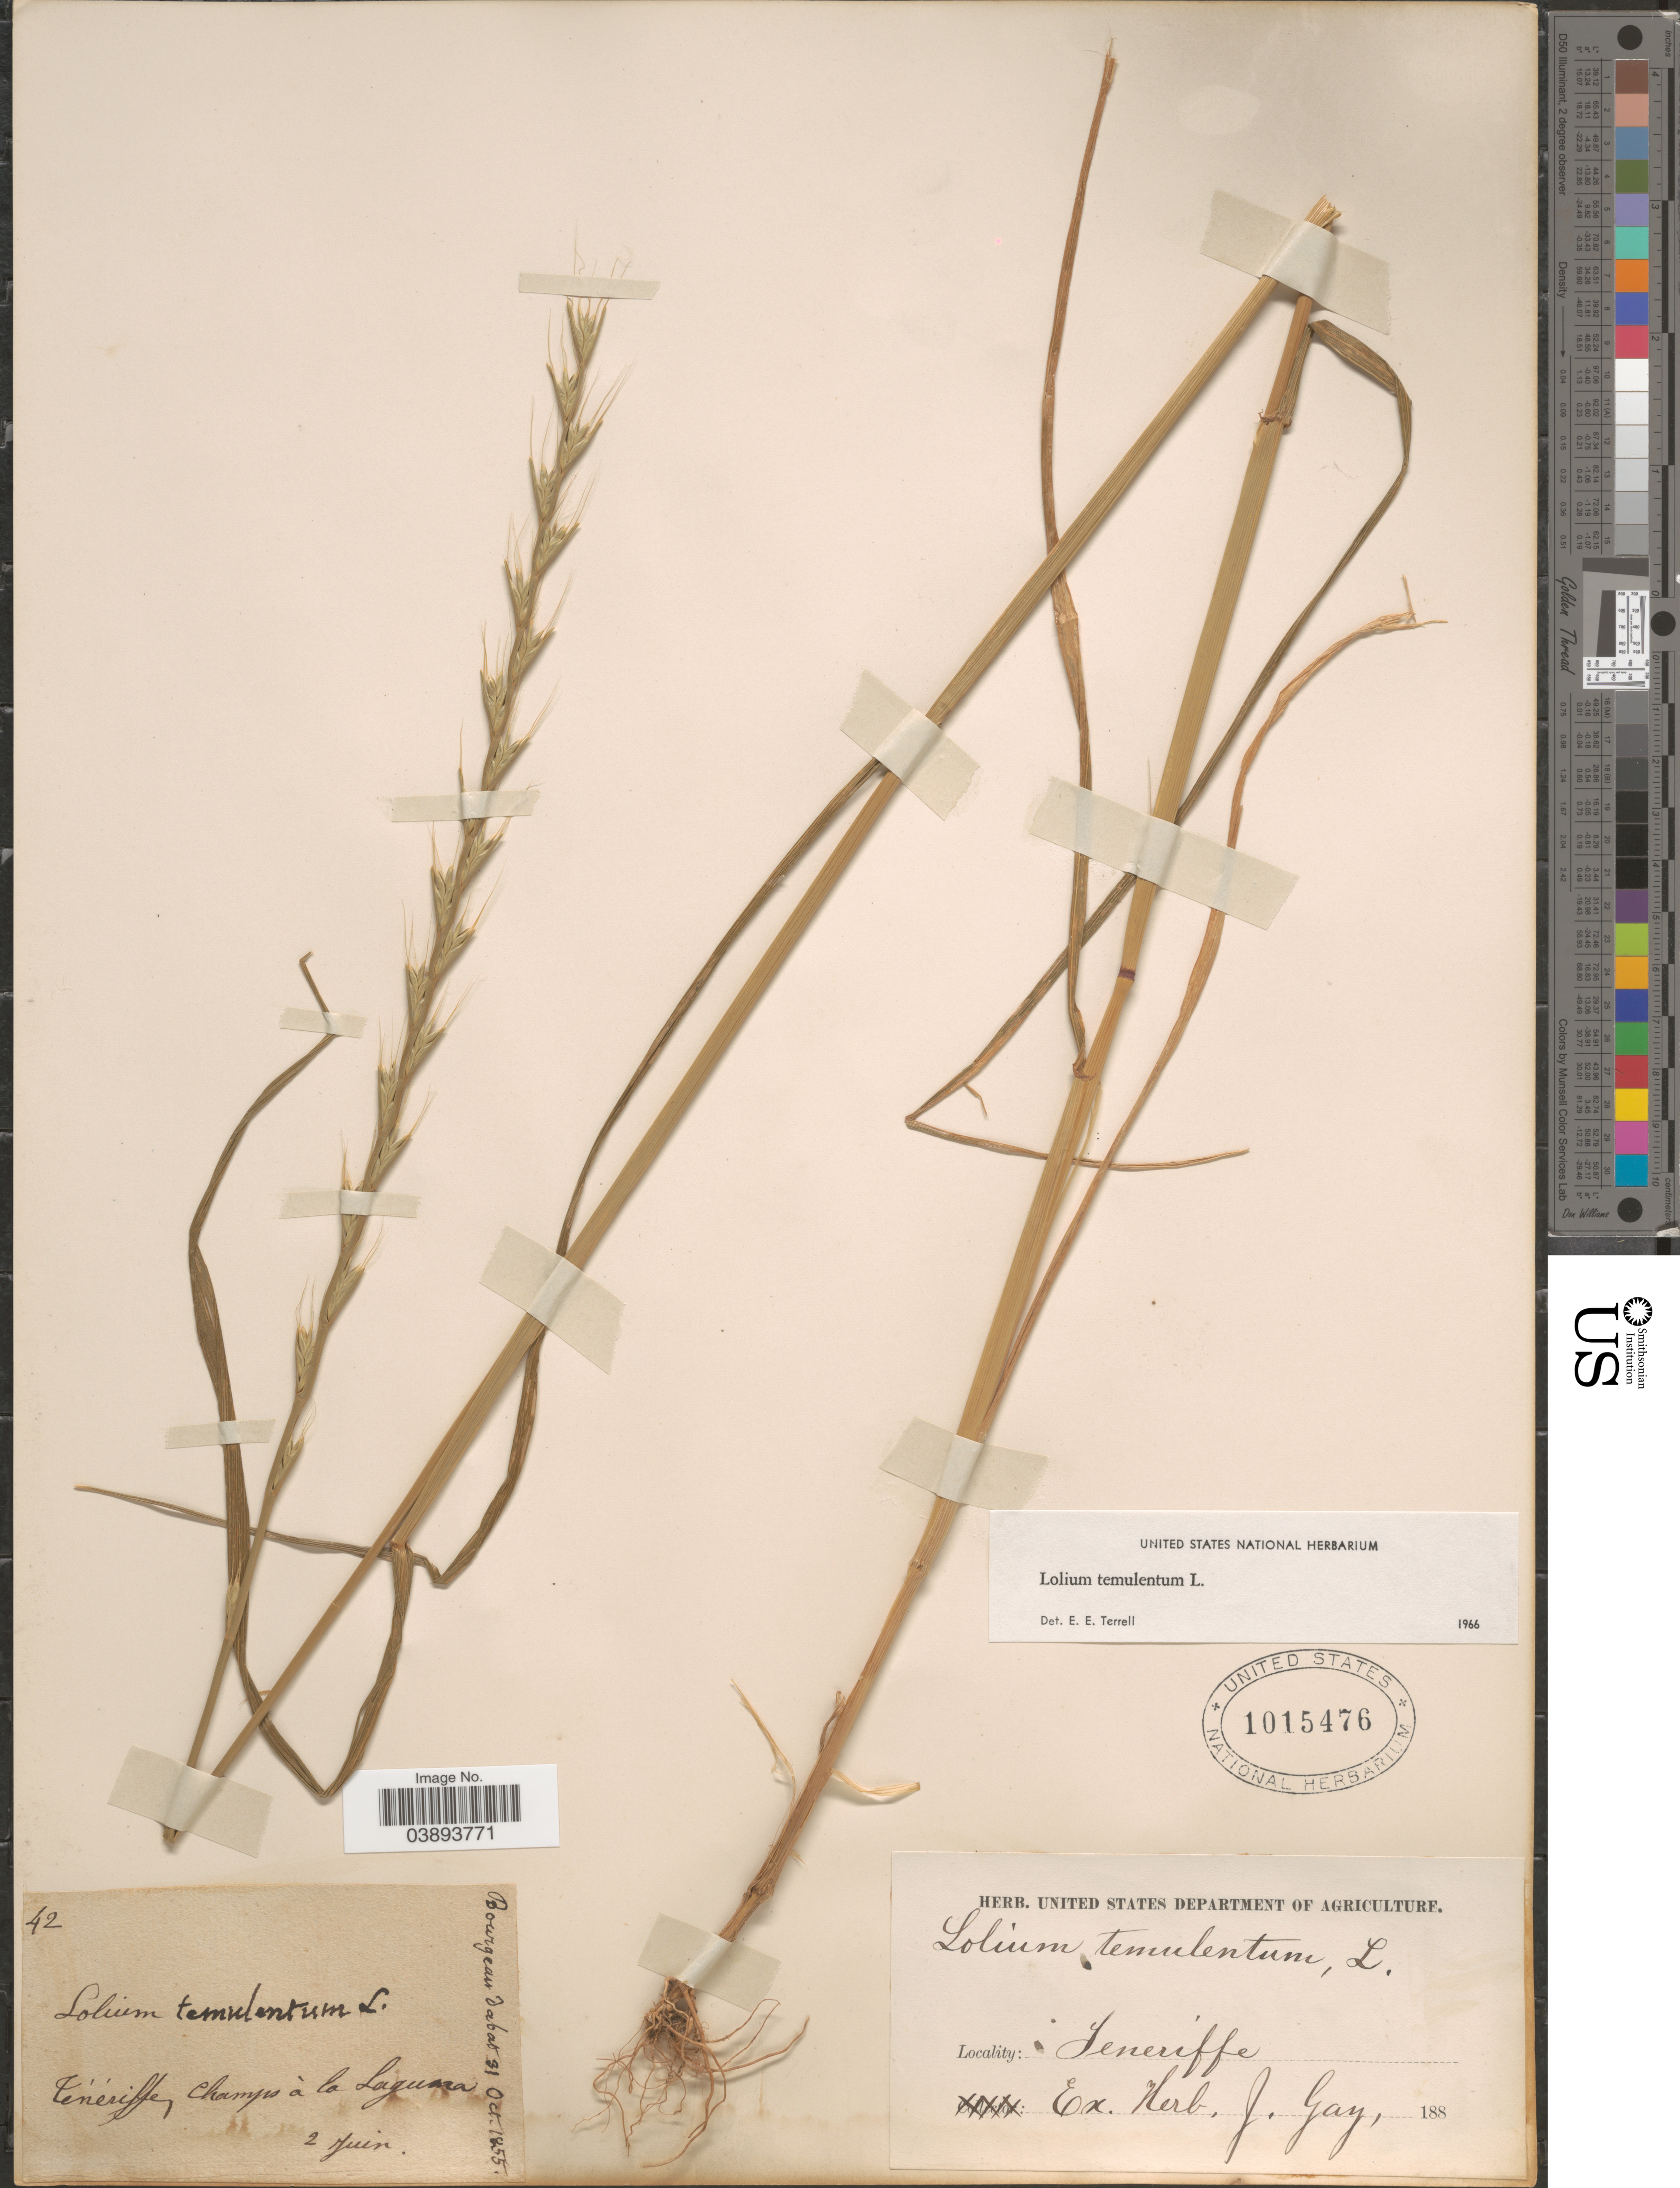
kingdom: Plantae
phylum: Tracheophyta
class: Liliopsida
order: Poales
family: Poaceae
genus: Lolium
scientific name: Lolium temulentum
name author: L.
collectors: -. Bourgeau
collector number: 42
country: Spain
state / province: Canarias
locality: Ténériffe. Champs à la Laguna.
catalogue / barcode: US 1015476